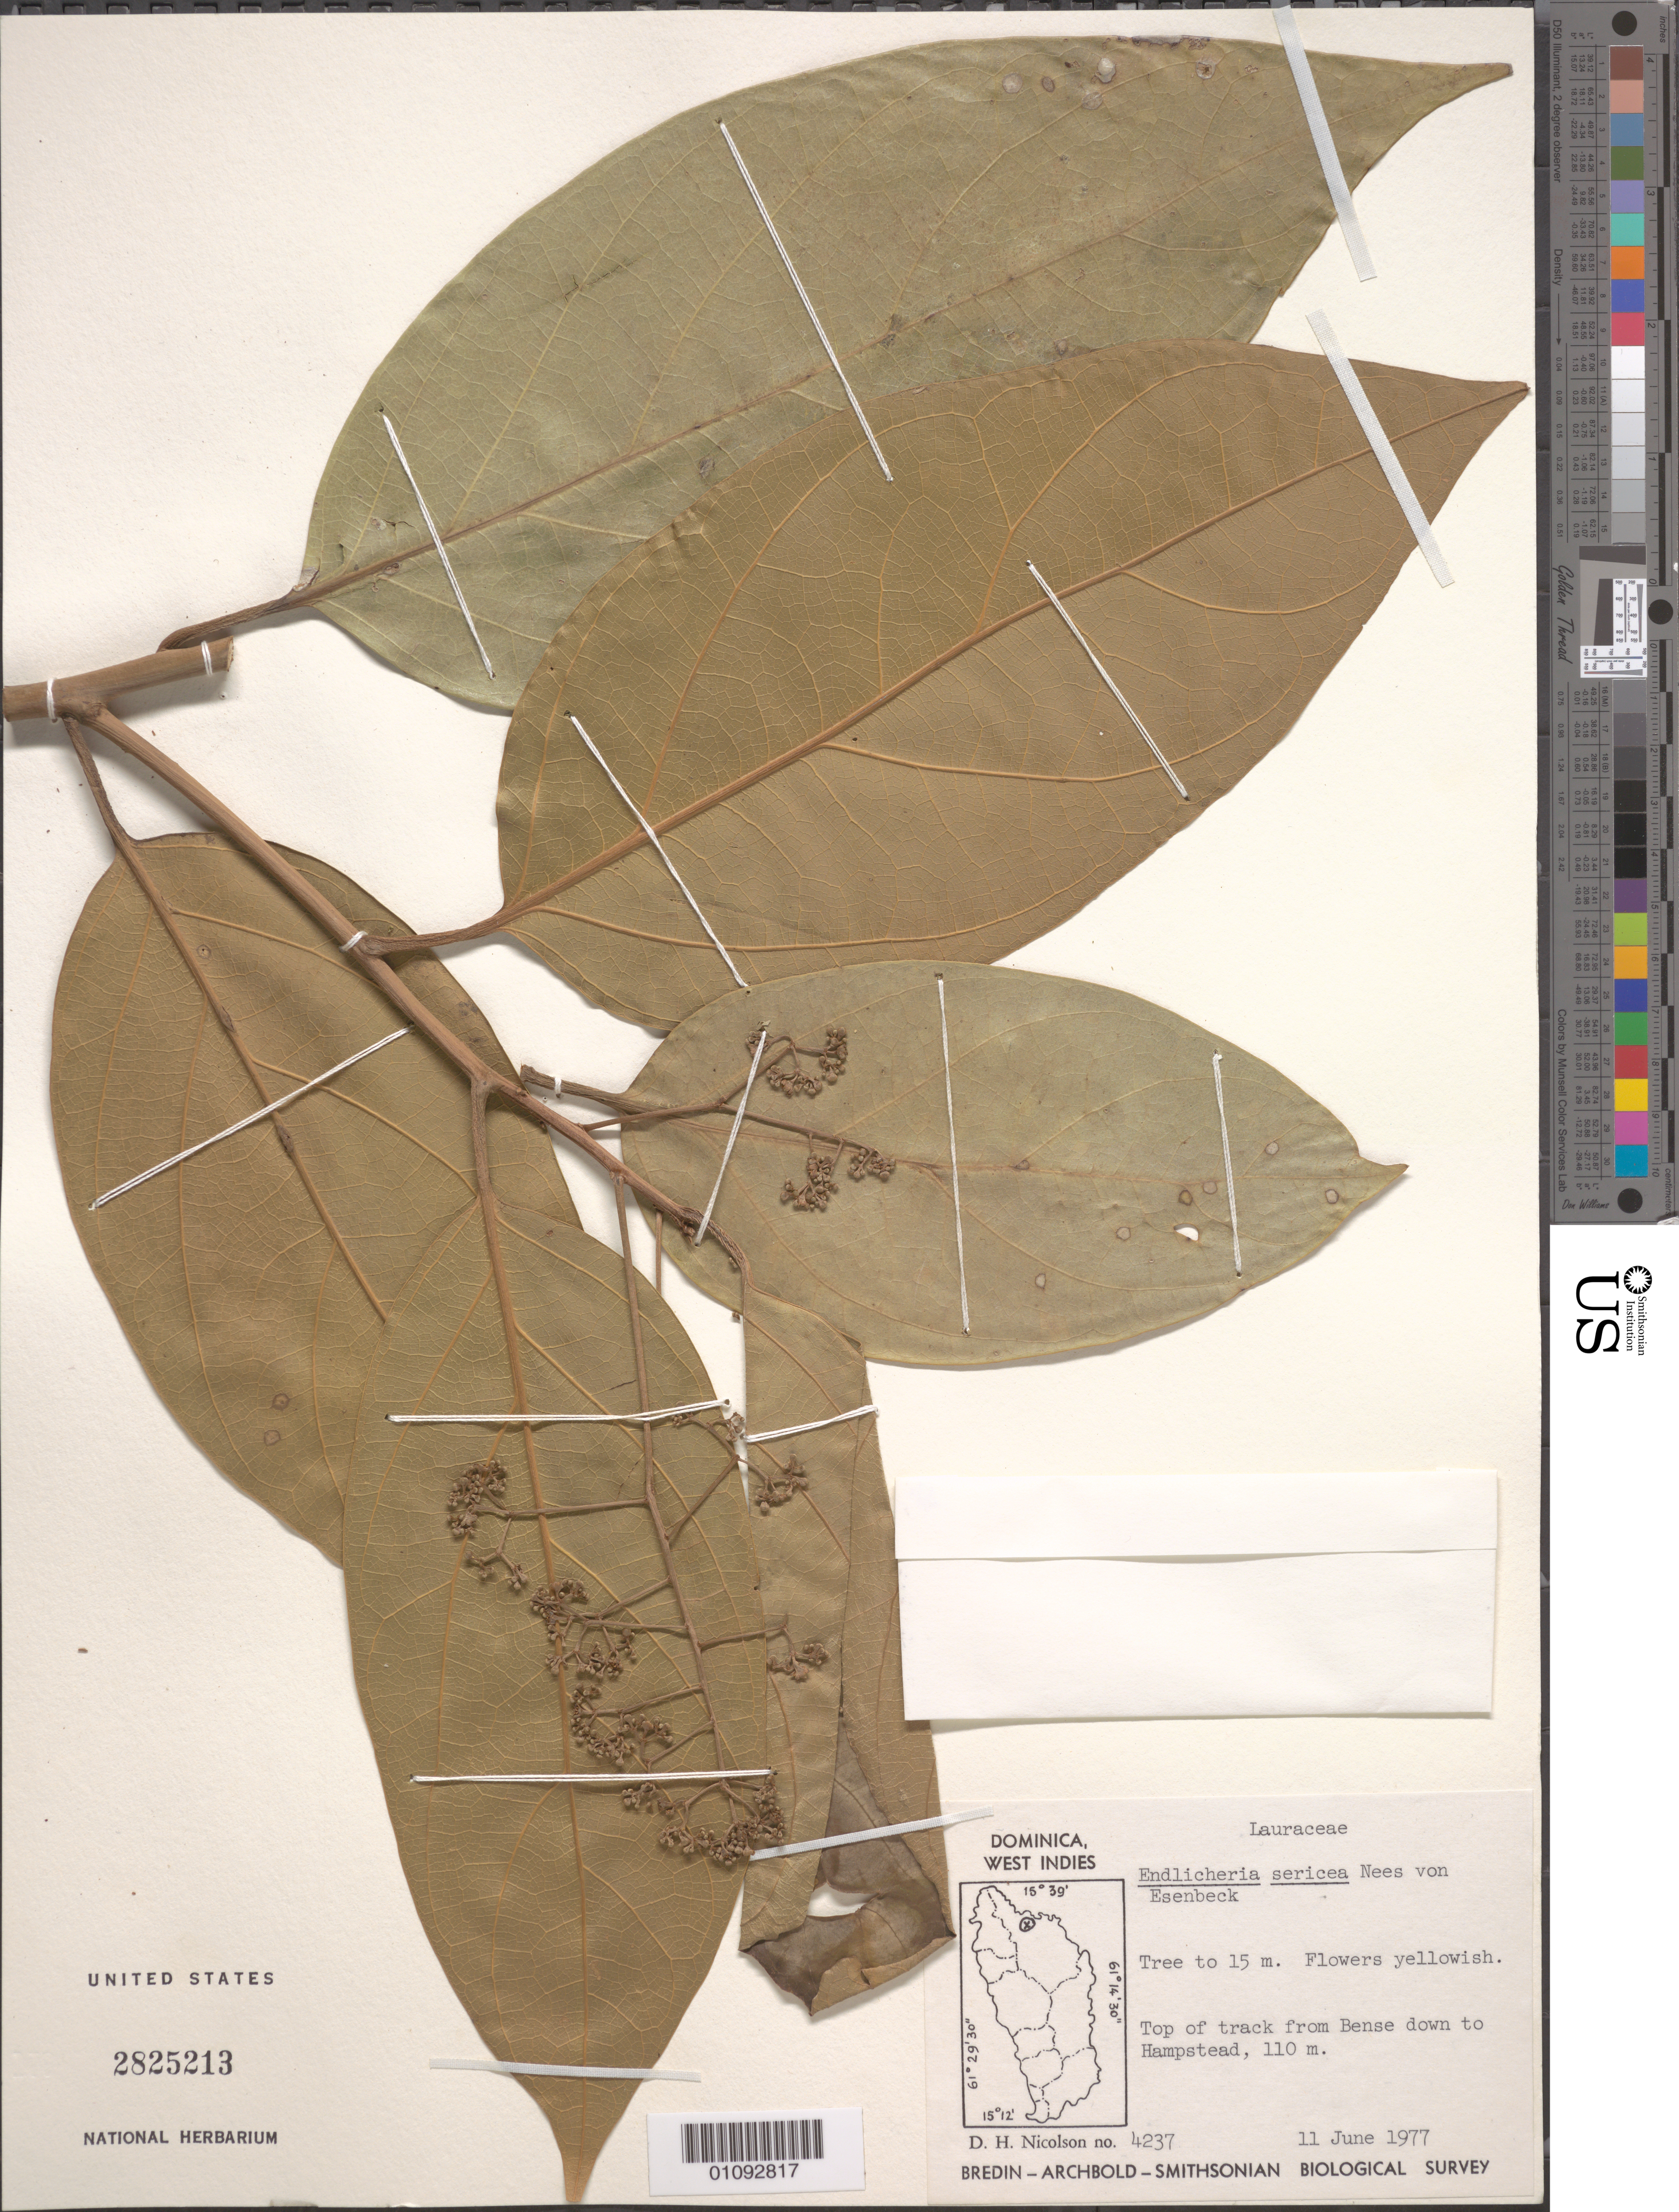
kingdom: Plantae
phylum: Tracheophyta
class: Magnoliopsida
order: Laurales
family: Lauraceae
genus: Endlicheria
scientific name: Endlicheria sericea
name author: Nees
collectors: D. H. Nicolson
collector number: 4237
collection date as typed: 11 Jun 1977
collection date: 1977-06-11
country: Dominica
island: Dominica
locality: Top of track from Bense down to Hampstead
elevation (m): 110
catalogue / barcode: US 2825213